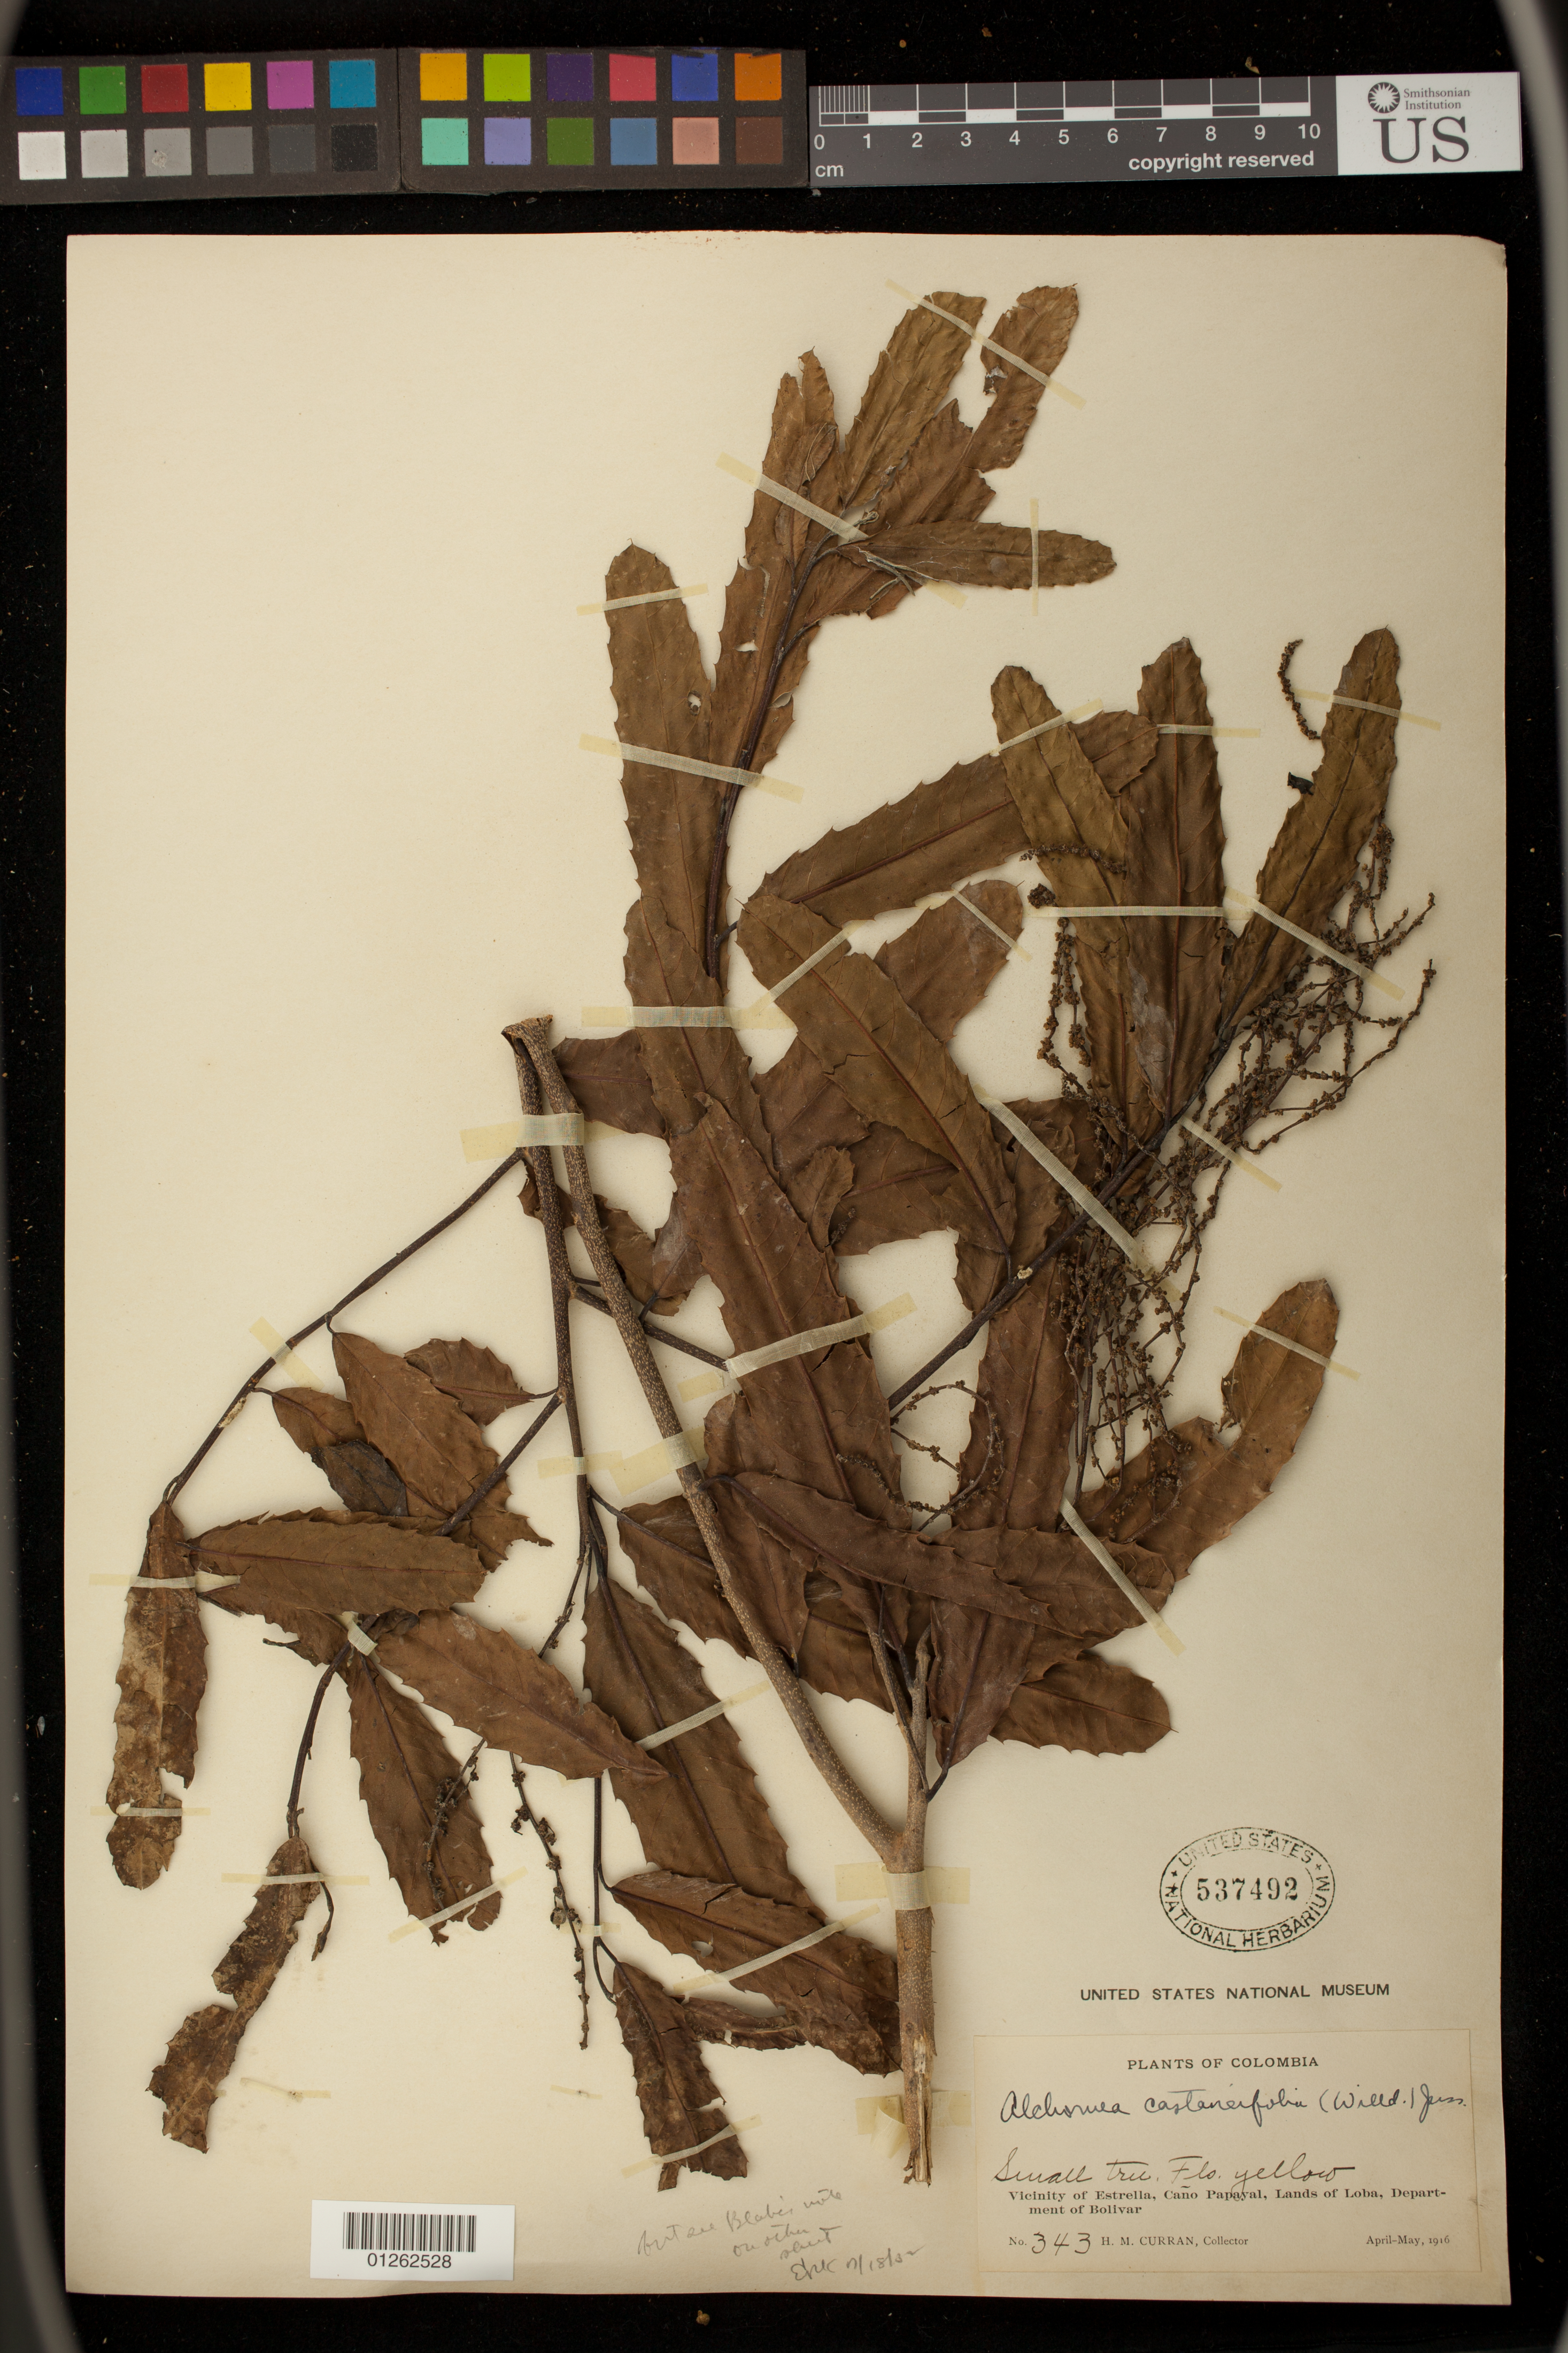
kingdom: Plantae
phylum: Tracheophyta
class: Magnoliopsida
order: Malpighiales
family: Euphorbiaceae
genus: Alchornea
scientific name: Alchornea castaneifolia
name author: (Willd.) A. Juss.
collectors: H. M. Curran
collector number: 343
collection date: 1916-04/1916-05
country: Colombia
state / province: Bolivar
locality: Vicinity of Estrella, Cana Papayal, Lands of Loba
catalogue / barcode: US 537492